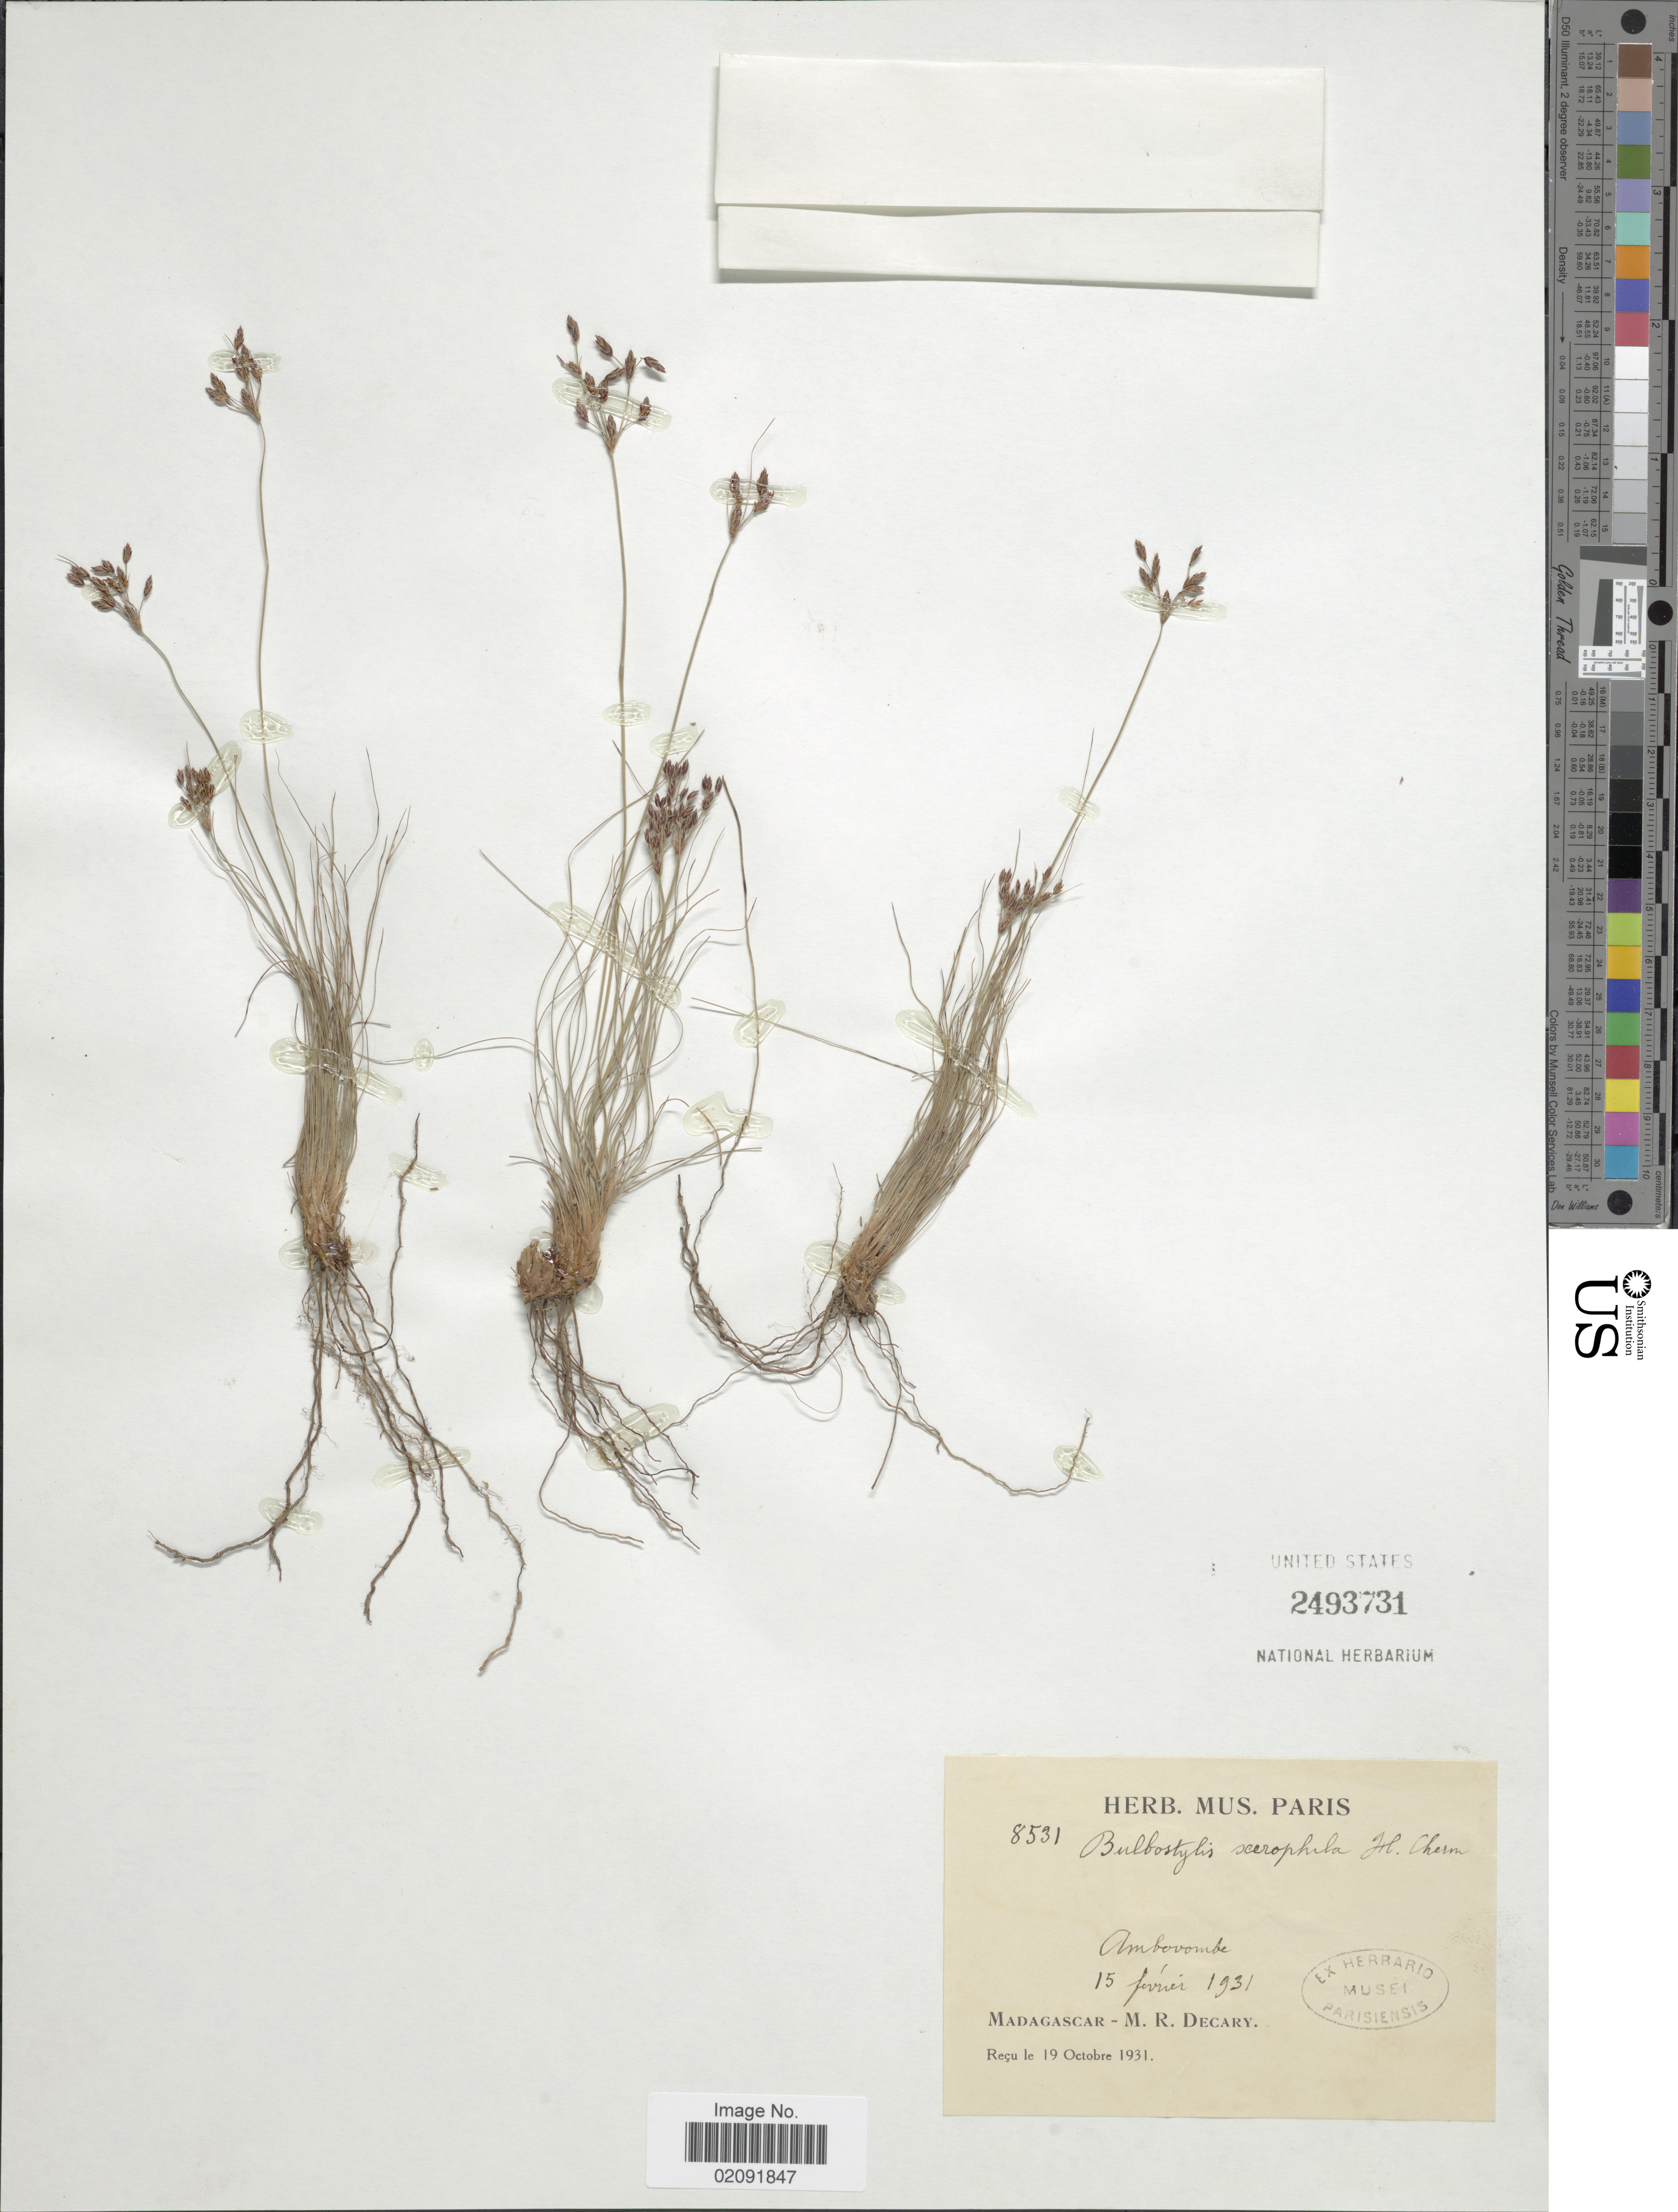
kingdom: Plantae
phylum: Tracheophyta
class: Liliopsida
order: Poales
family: Cyperaceae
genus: Bulbostylis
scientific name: Bulbostylis xerophylla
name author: Cherm.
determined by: Strong, Mark T., (BOT), Smithsonian Institution - National Museum of Natural History (UNITED STATES)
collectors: R. Decary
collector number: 8531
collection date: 1931-02-15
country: Madagascar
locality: Ambovombe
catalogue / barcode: US 2493731